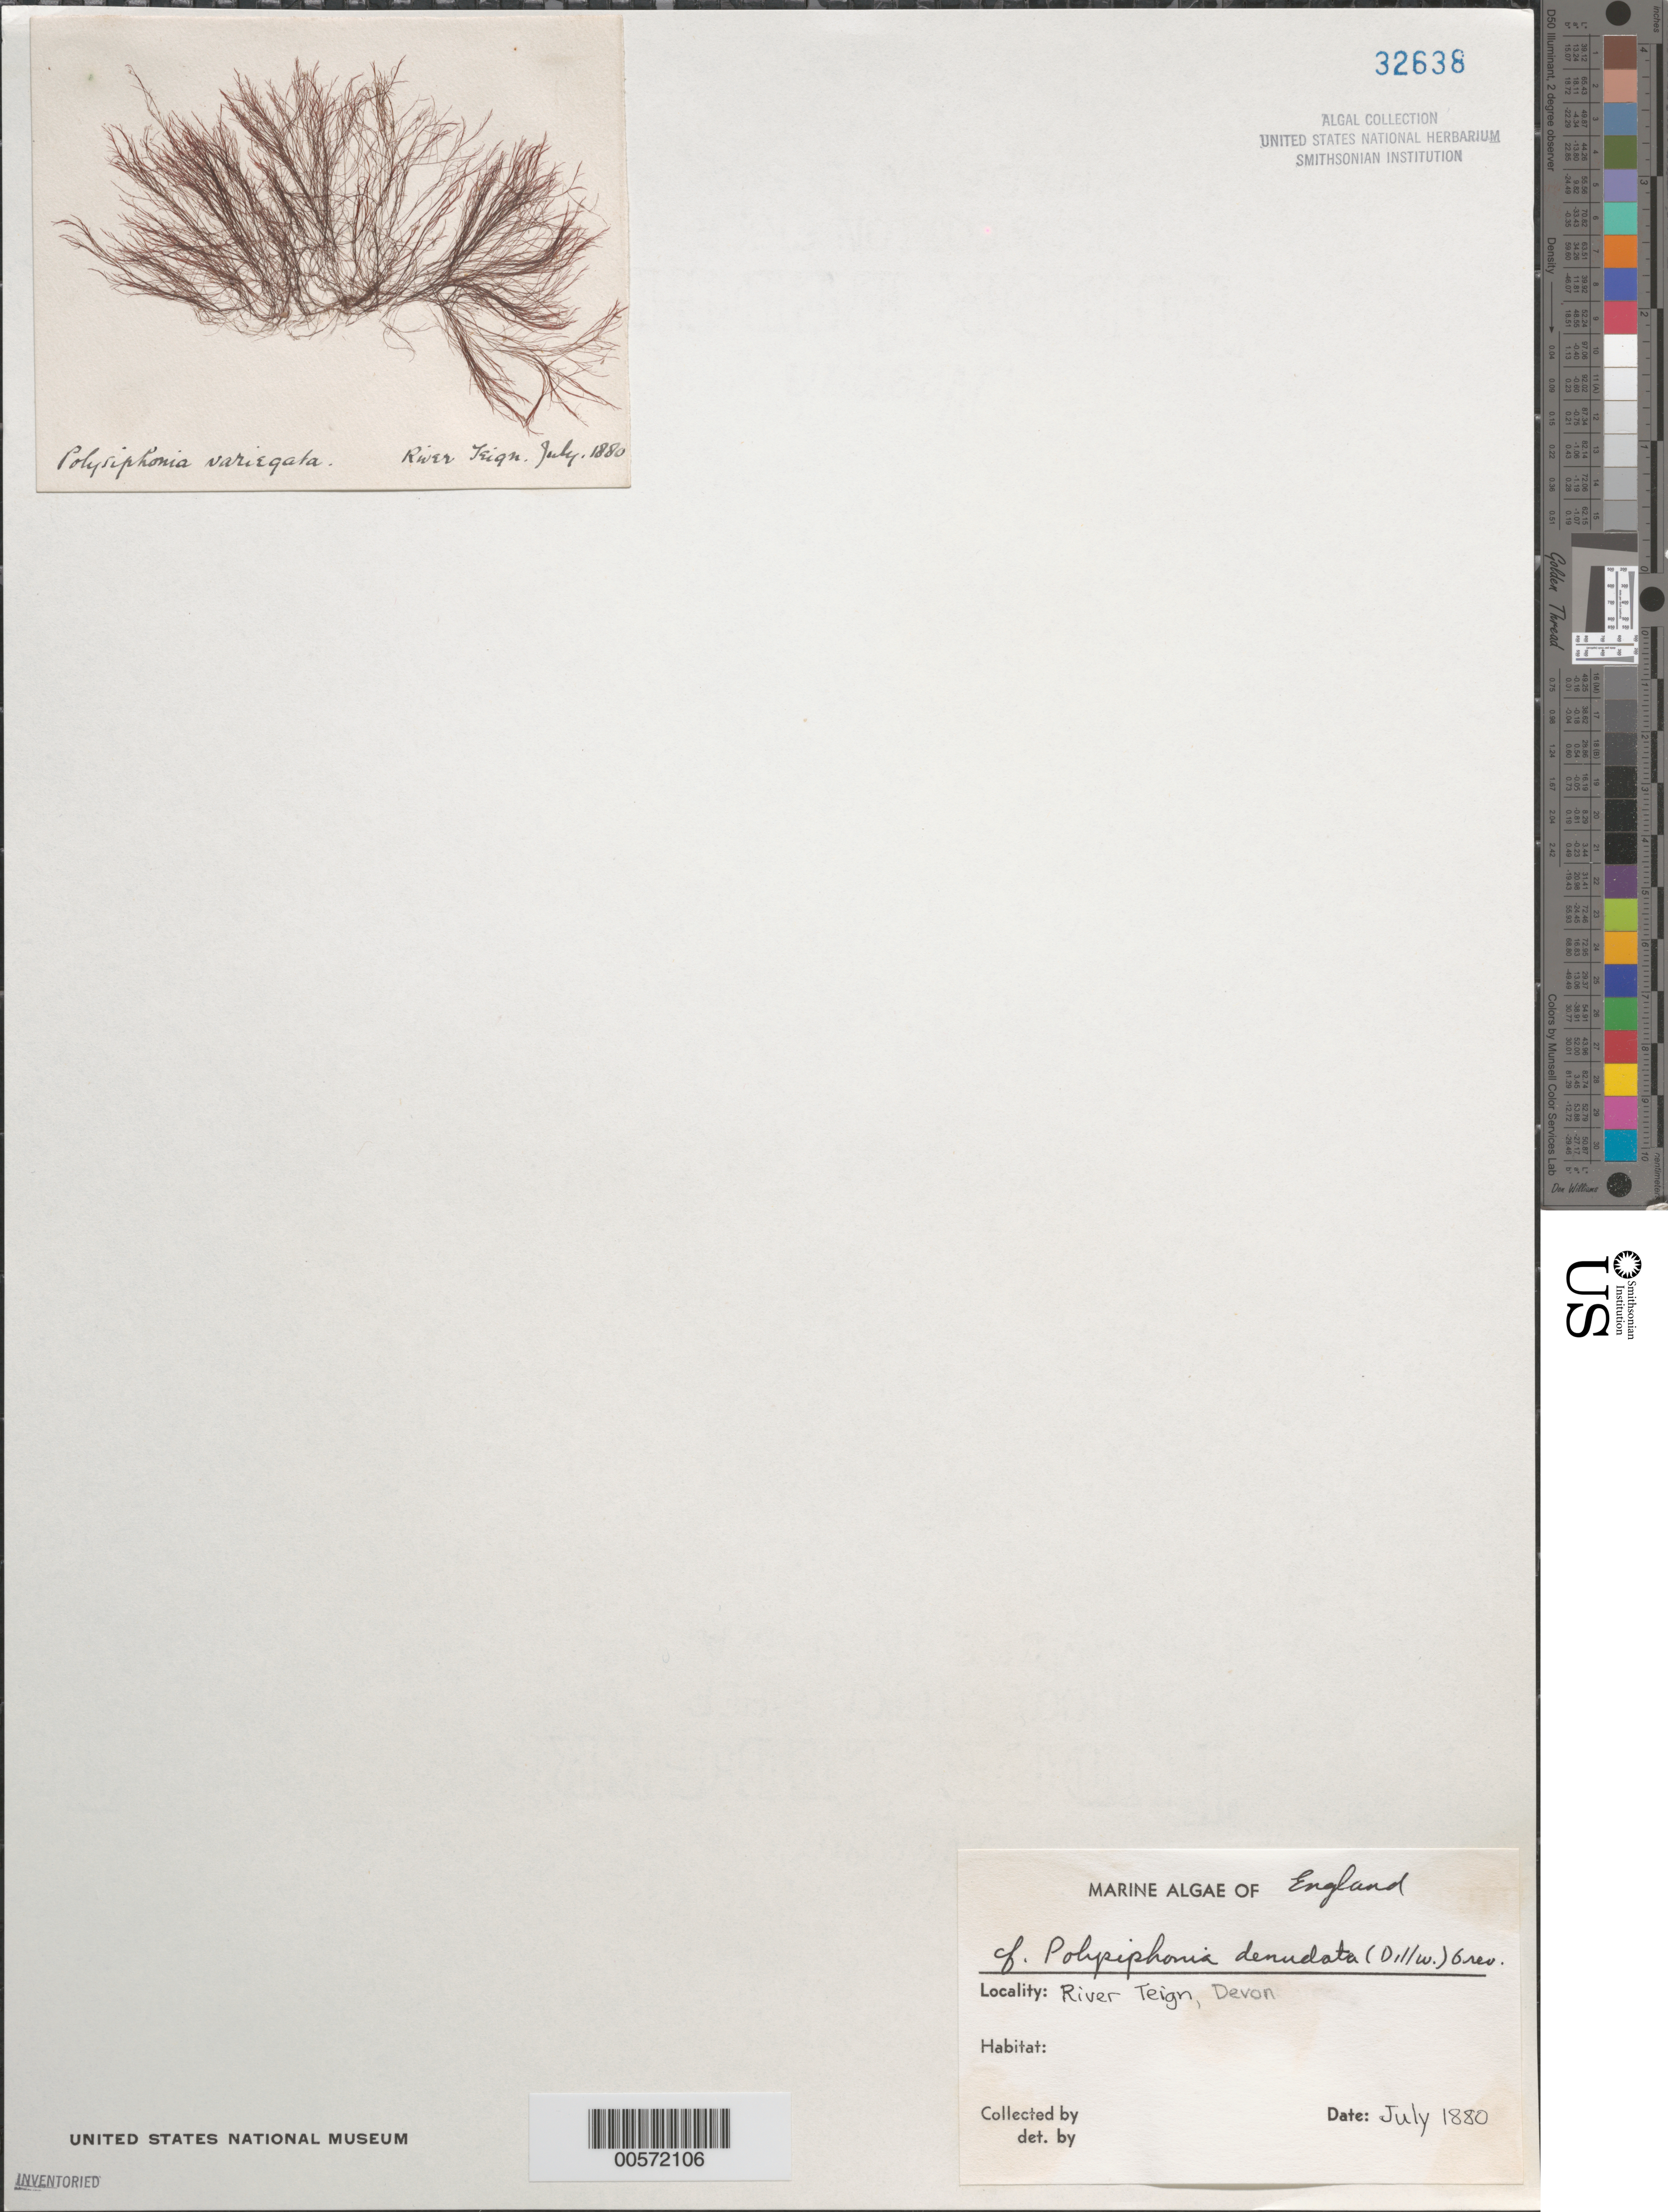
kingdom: Plantae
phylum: Rhodophyta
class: Florideophyceae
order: Ceramiales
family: Rhodomelaceae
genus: Carradoriella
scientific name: Carradoriella denudata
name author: (Dillwyn) Savoie & G.W. Saunders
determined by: Algae name updating Project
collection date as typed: Jul 1880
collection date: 1880-07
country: United Kingdom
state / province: England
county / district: Devon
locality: Teign River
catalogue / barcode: US 32638